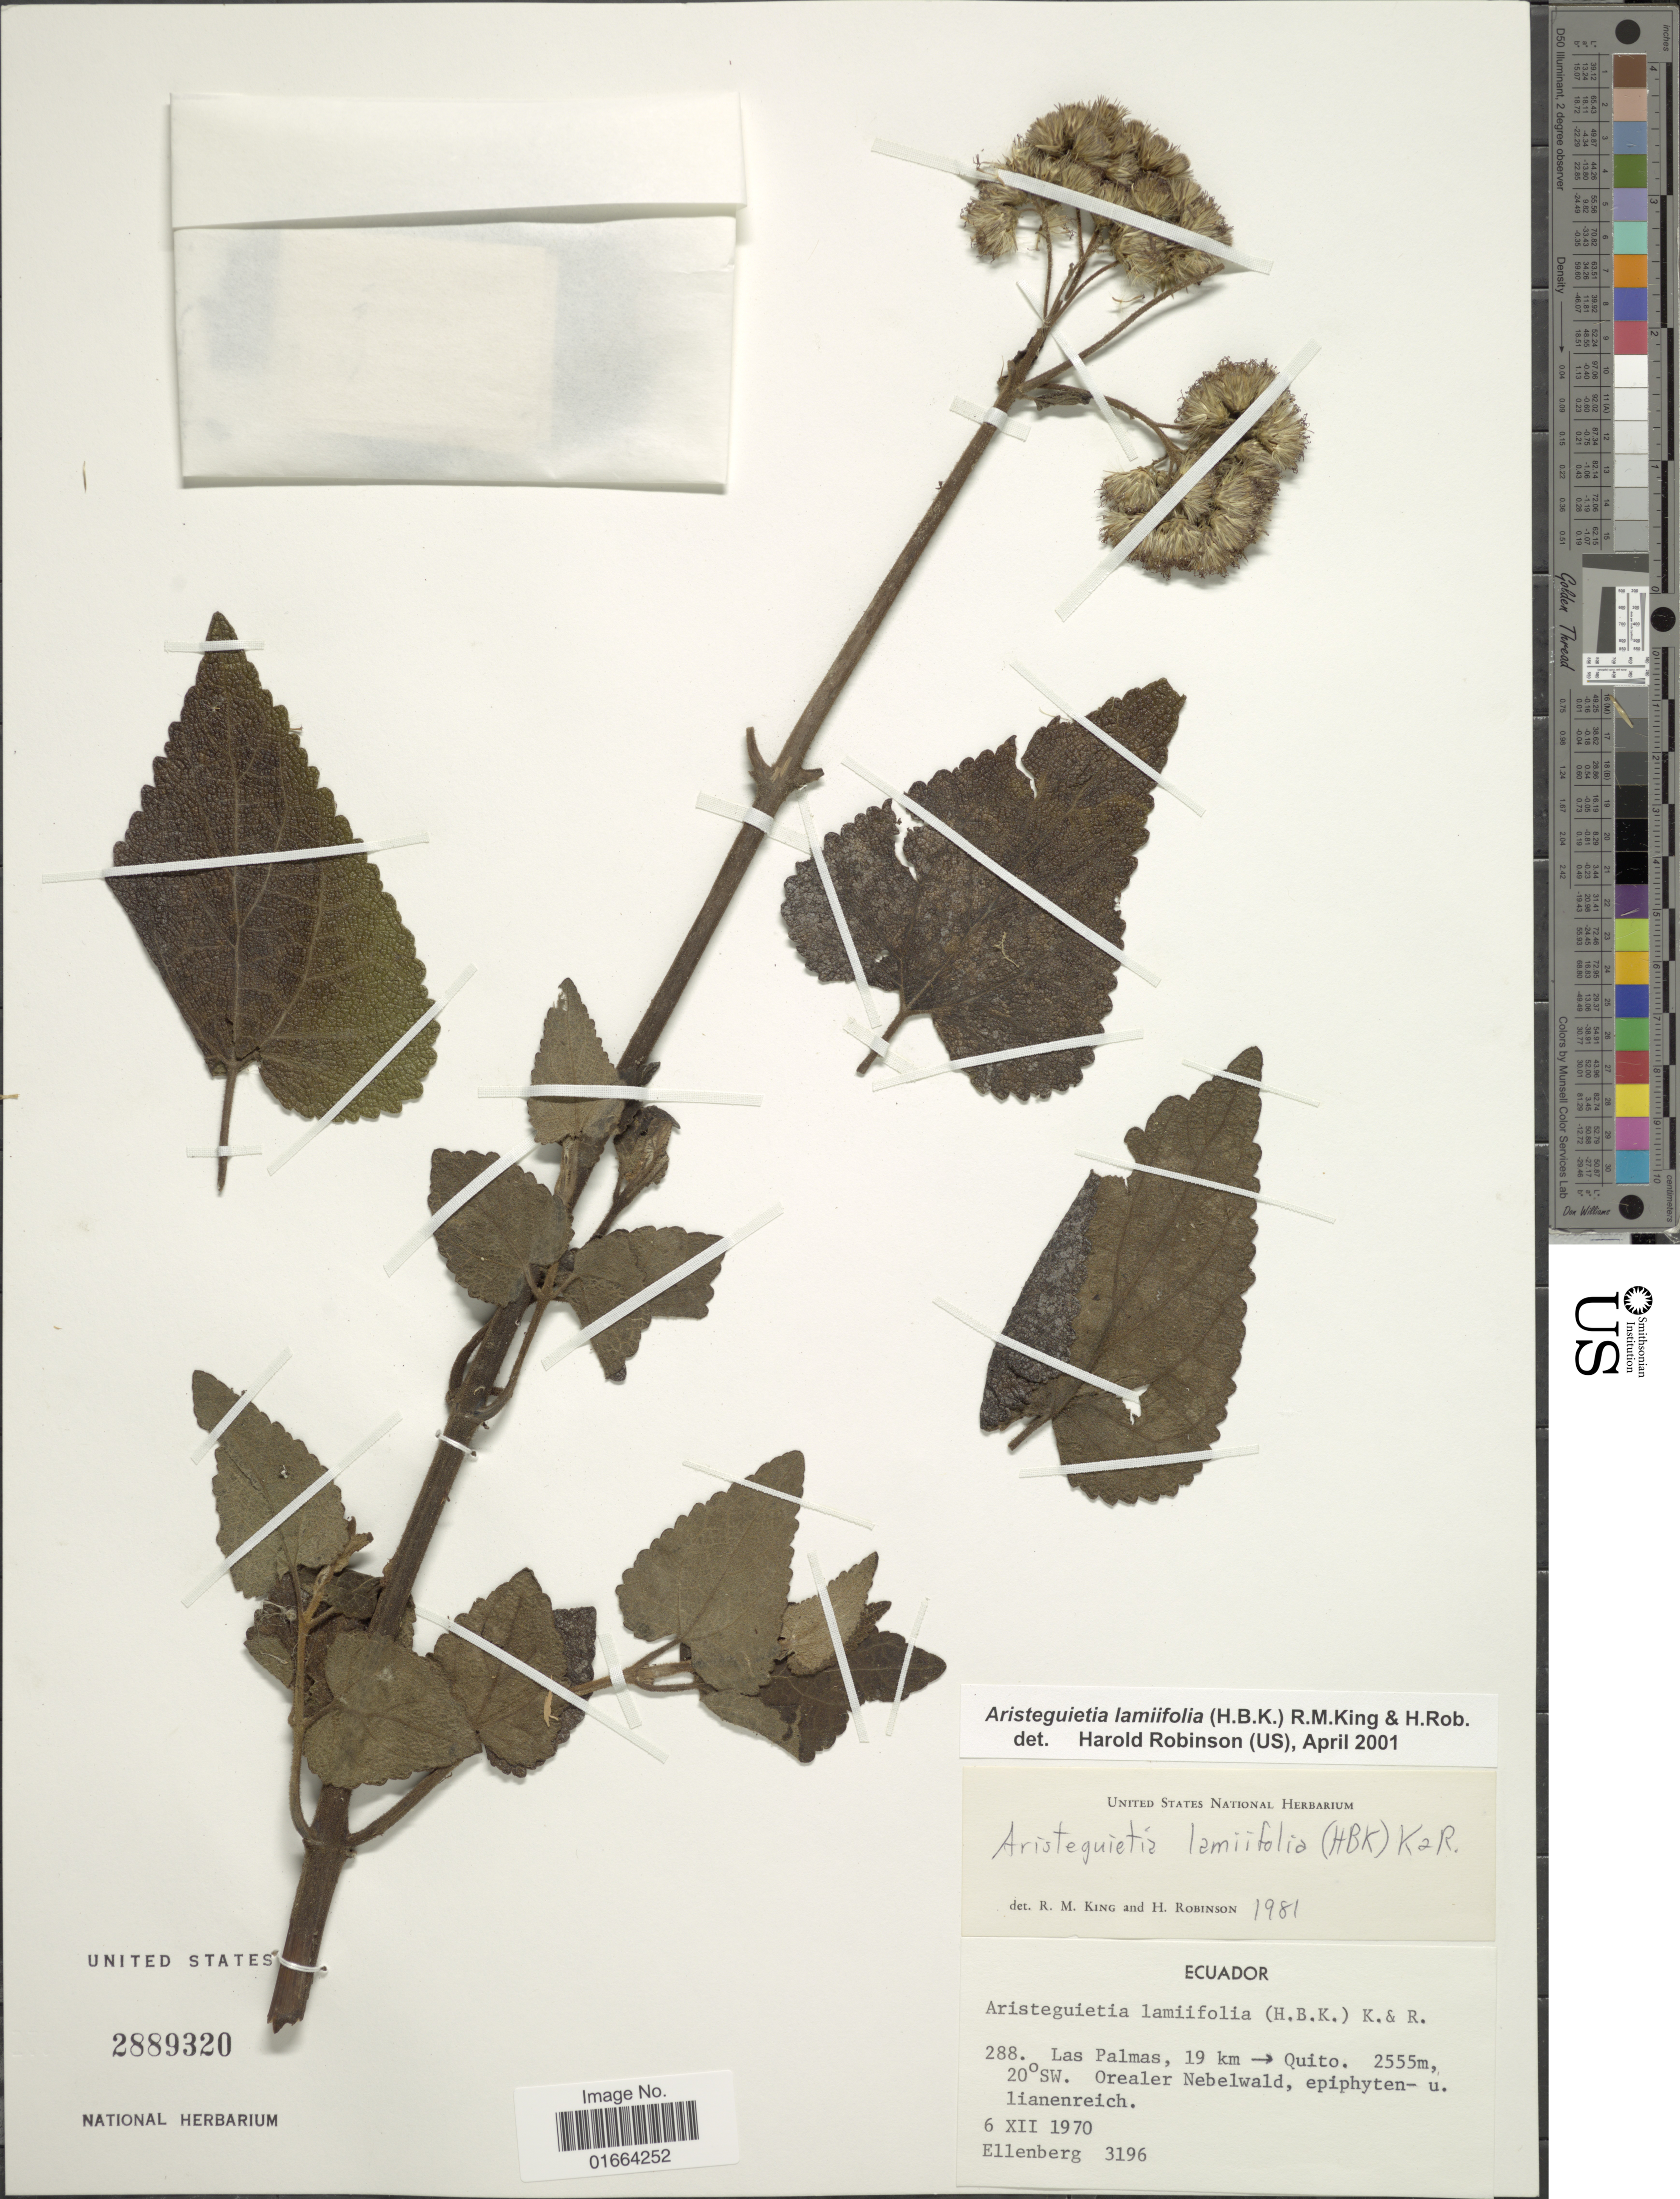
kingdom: Plantae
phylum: Tracheophyta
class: Magnoliopsida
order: Asterales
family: Asteraceae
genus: Aristeguietia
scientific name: Aristeguietia lamiifolia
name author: (Kunth) R.M. King & H. Rob.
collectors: H. Ellenberg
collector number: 3196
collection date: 1970-12-06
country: Ecuador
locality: Las Palmas, 19 km - Quito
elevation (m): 2555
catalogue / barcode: US 2889320